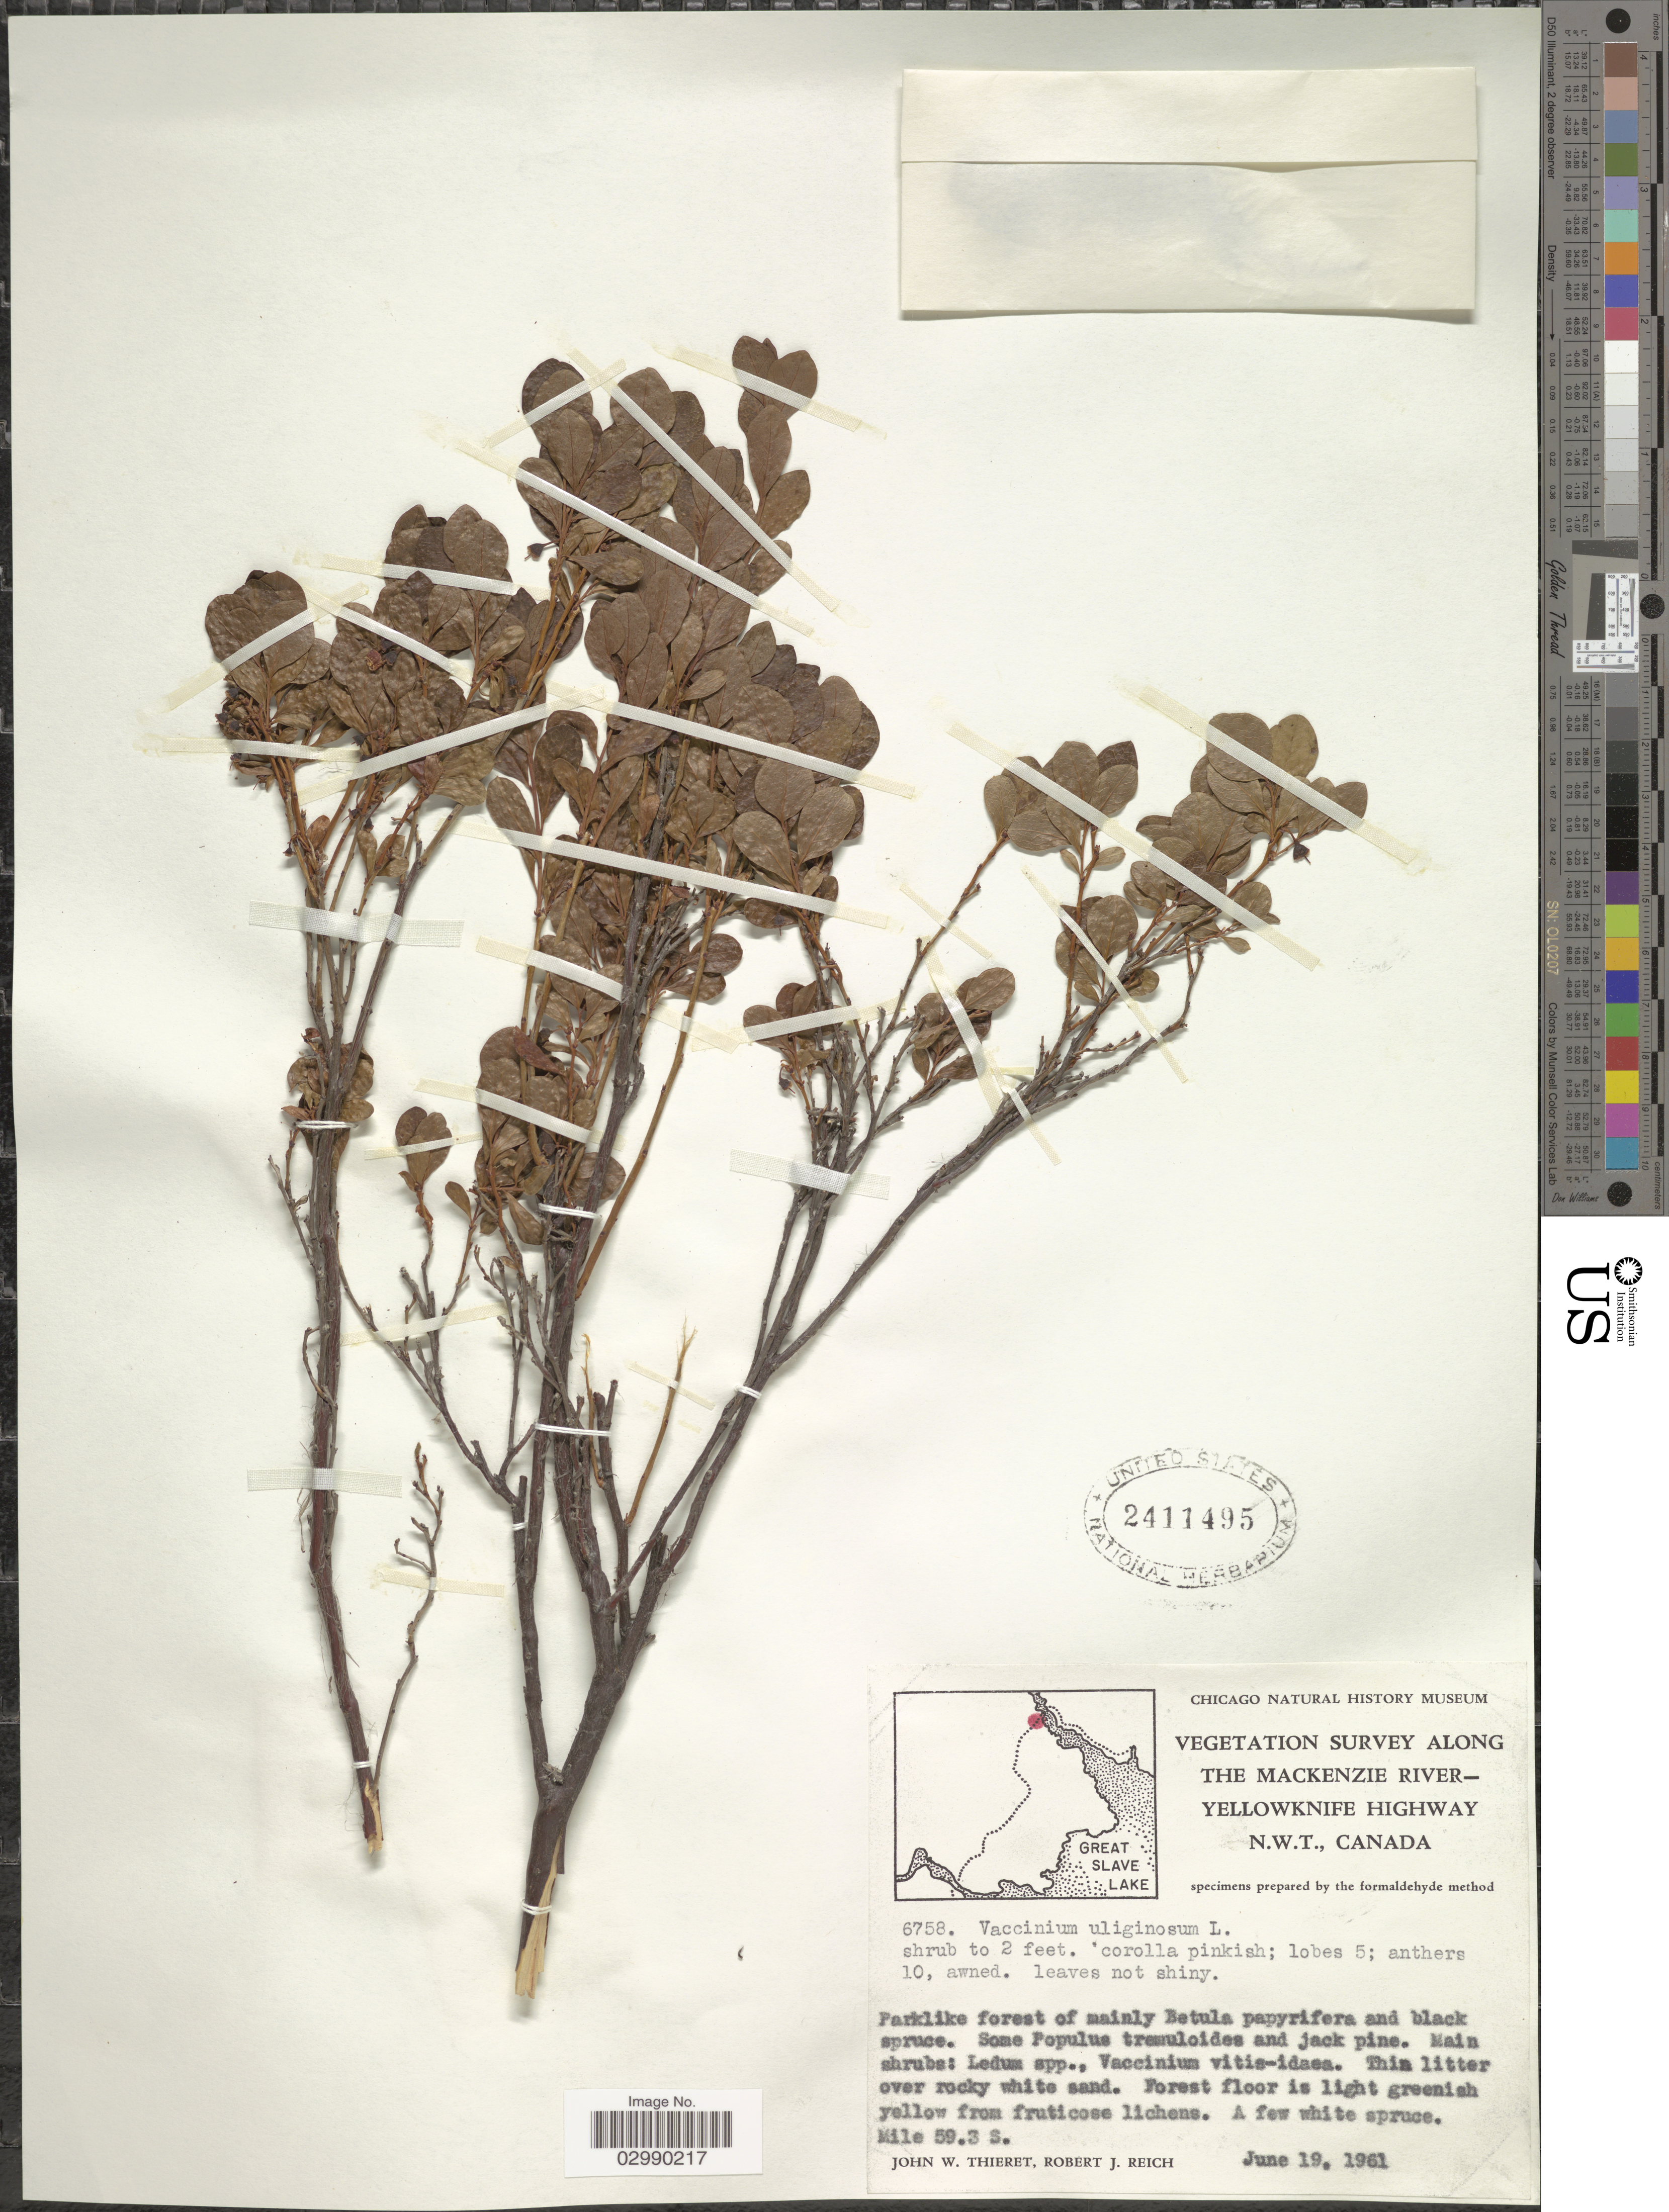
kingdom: Plantae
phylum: Tracheophyta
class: Magnoliopsida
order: Ericales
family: Ericaceae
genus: Vaccinium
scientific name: Vaccinium uliginosum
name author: L.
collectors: J. W. Thieret & R. Reich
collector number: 6758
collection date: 1961-06-19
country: Canada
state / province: Northwest Territories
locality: Vegetation Survey along The Mackenzie River-Yellowknife Highway, Parkline forest of mainly Betula papyrifera and black spruce, Mile 59.3 S.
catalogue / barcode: US 2411495